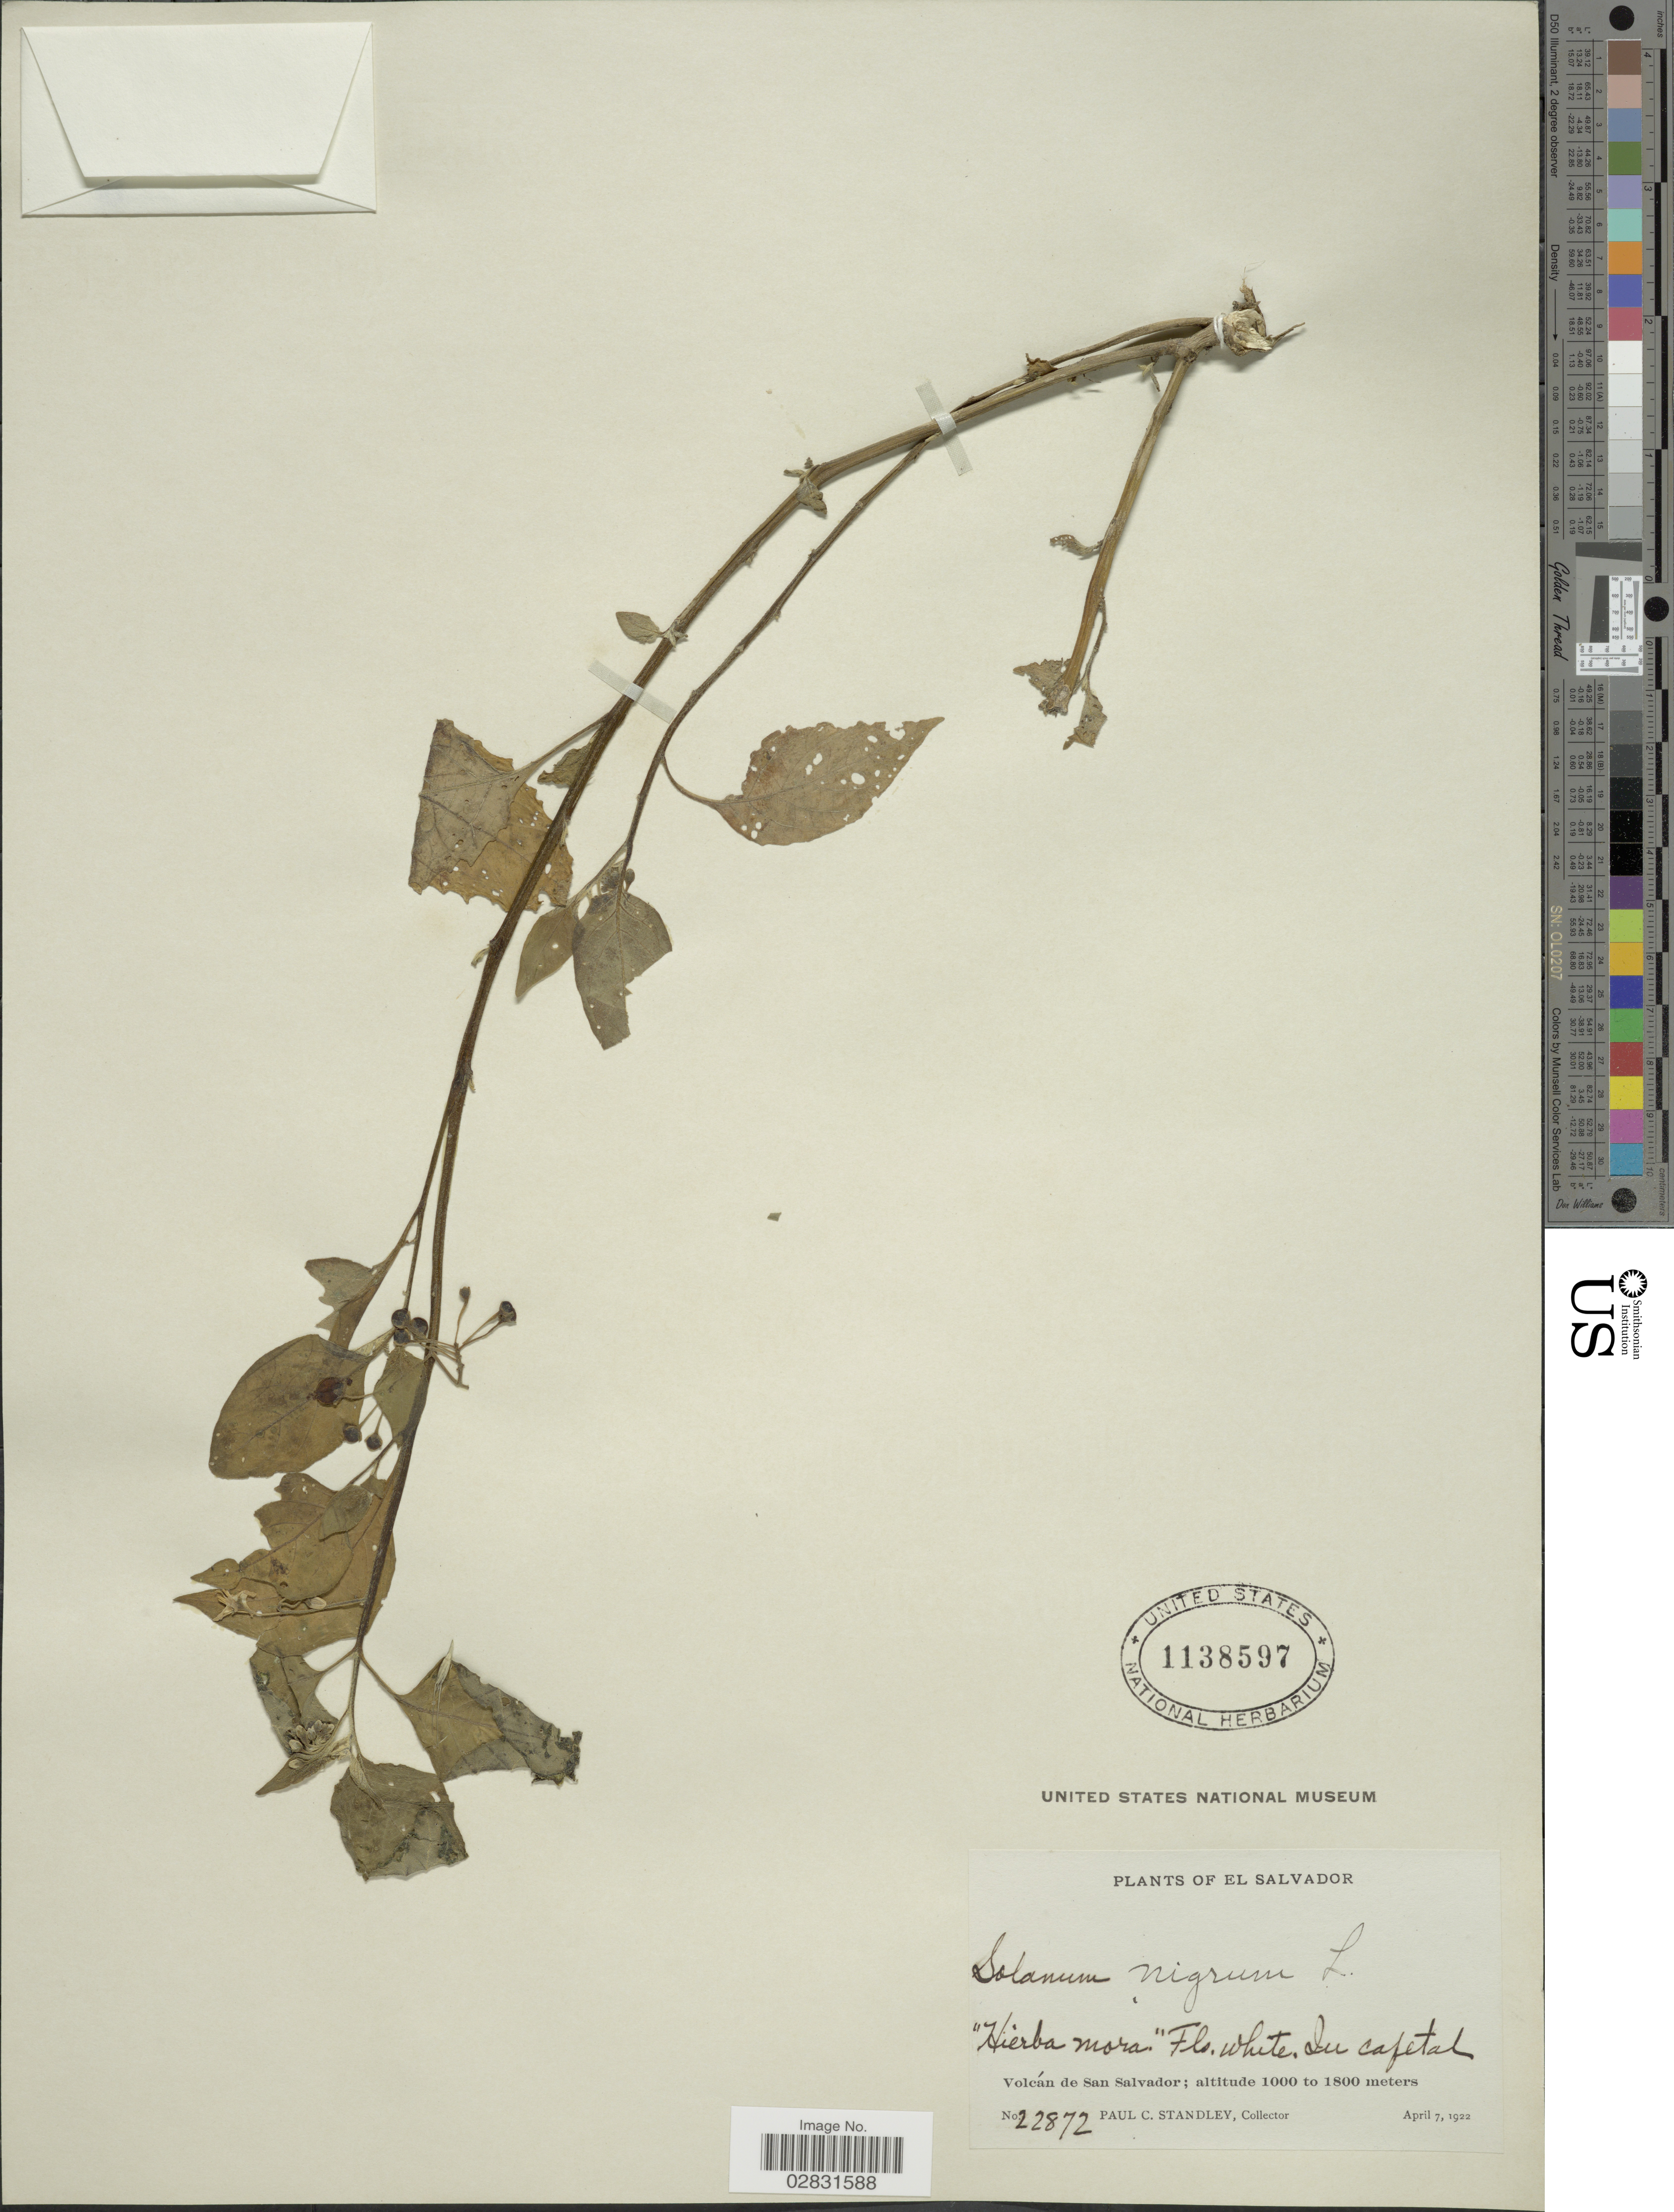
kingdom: Plantae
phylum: Tracheophyta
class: Magnoliopsida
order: Solanales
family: Solanaceae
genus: Solanum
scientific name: Solanum nigrum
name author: L.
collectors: P. C. Standley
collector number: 22872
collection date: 1922-04-07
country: El Salvador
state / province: San Salvador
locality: Volcán de San Salvador.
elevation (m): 1000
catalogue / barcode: US 1138597